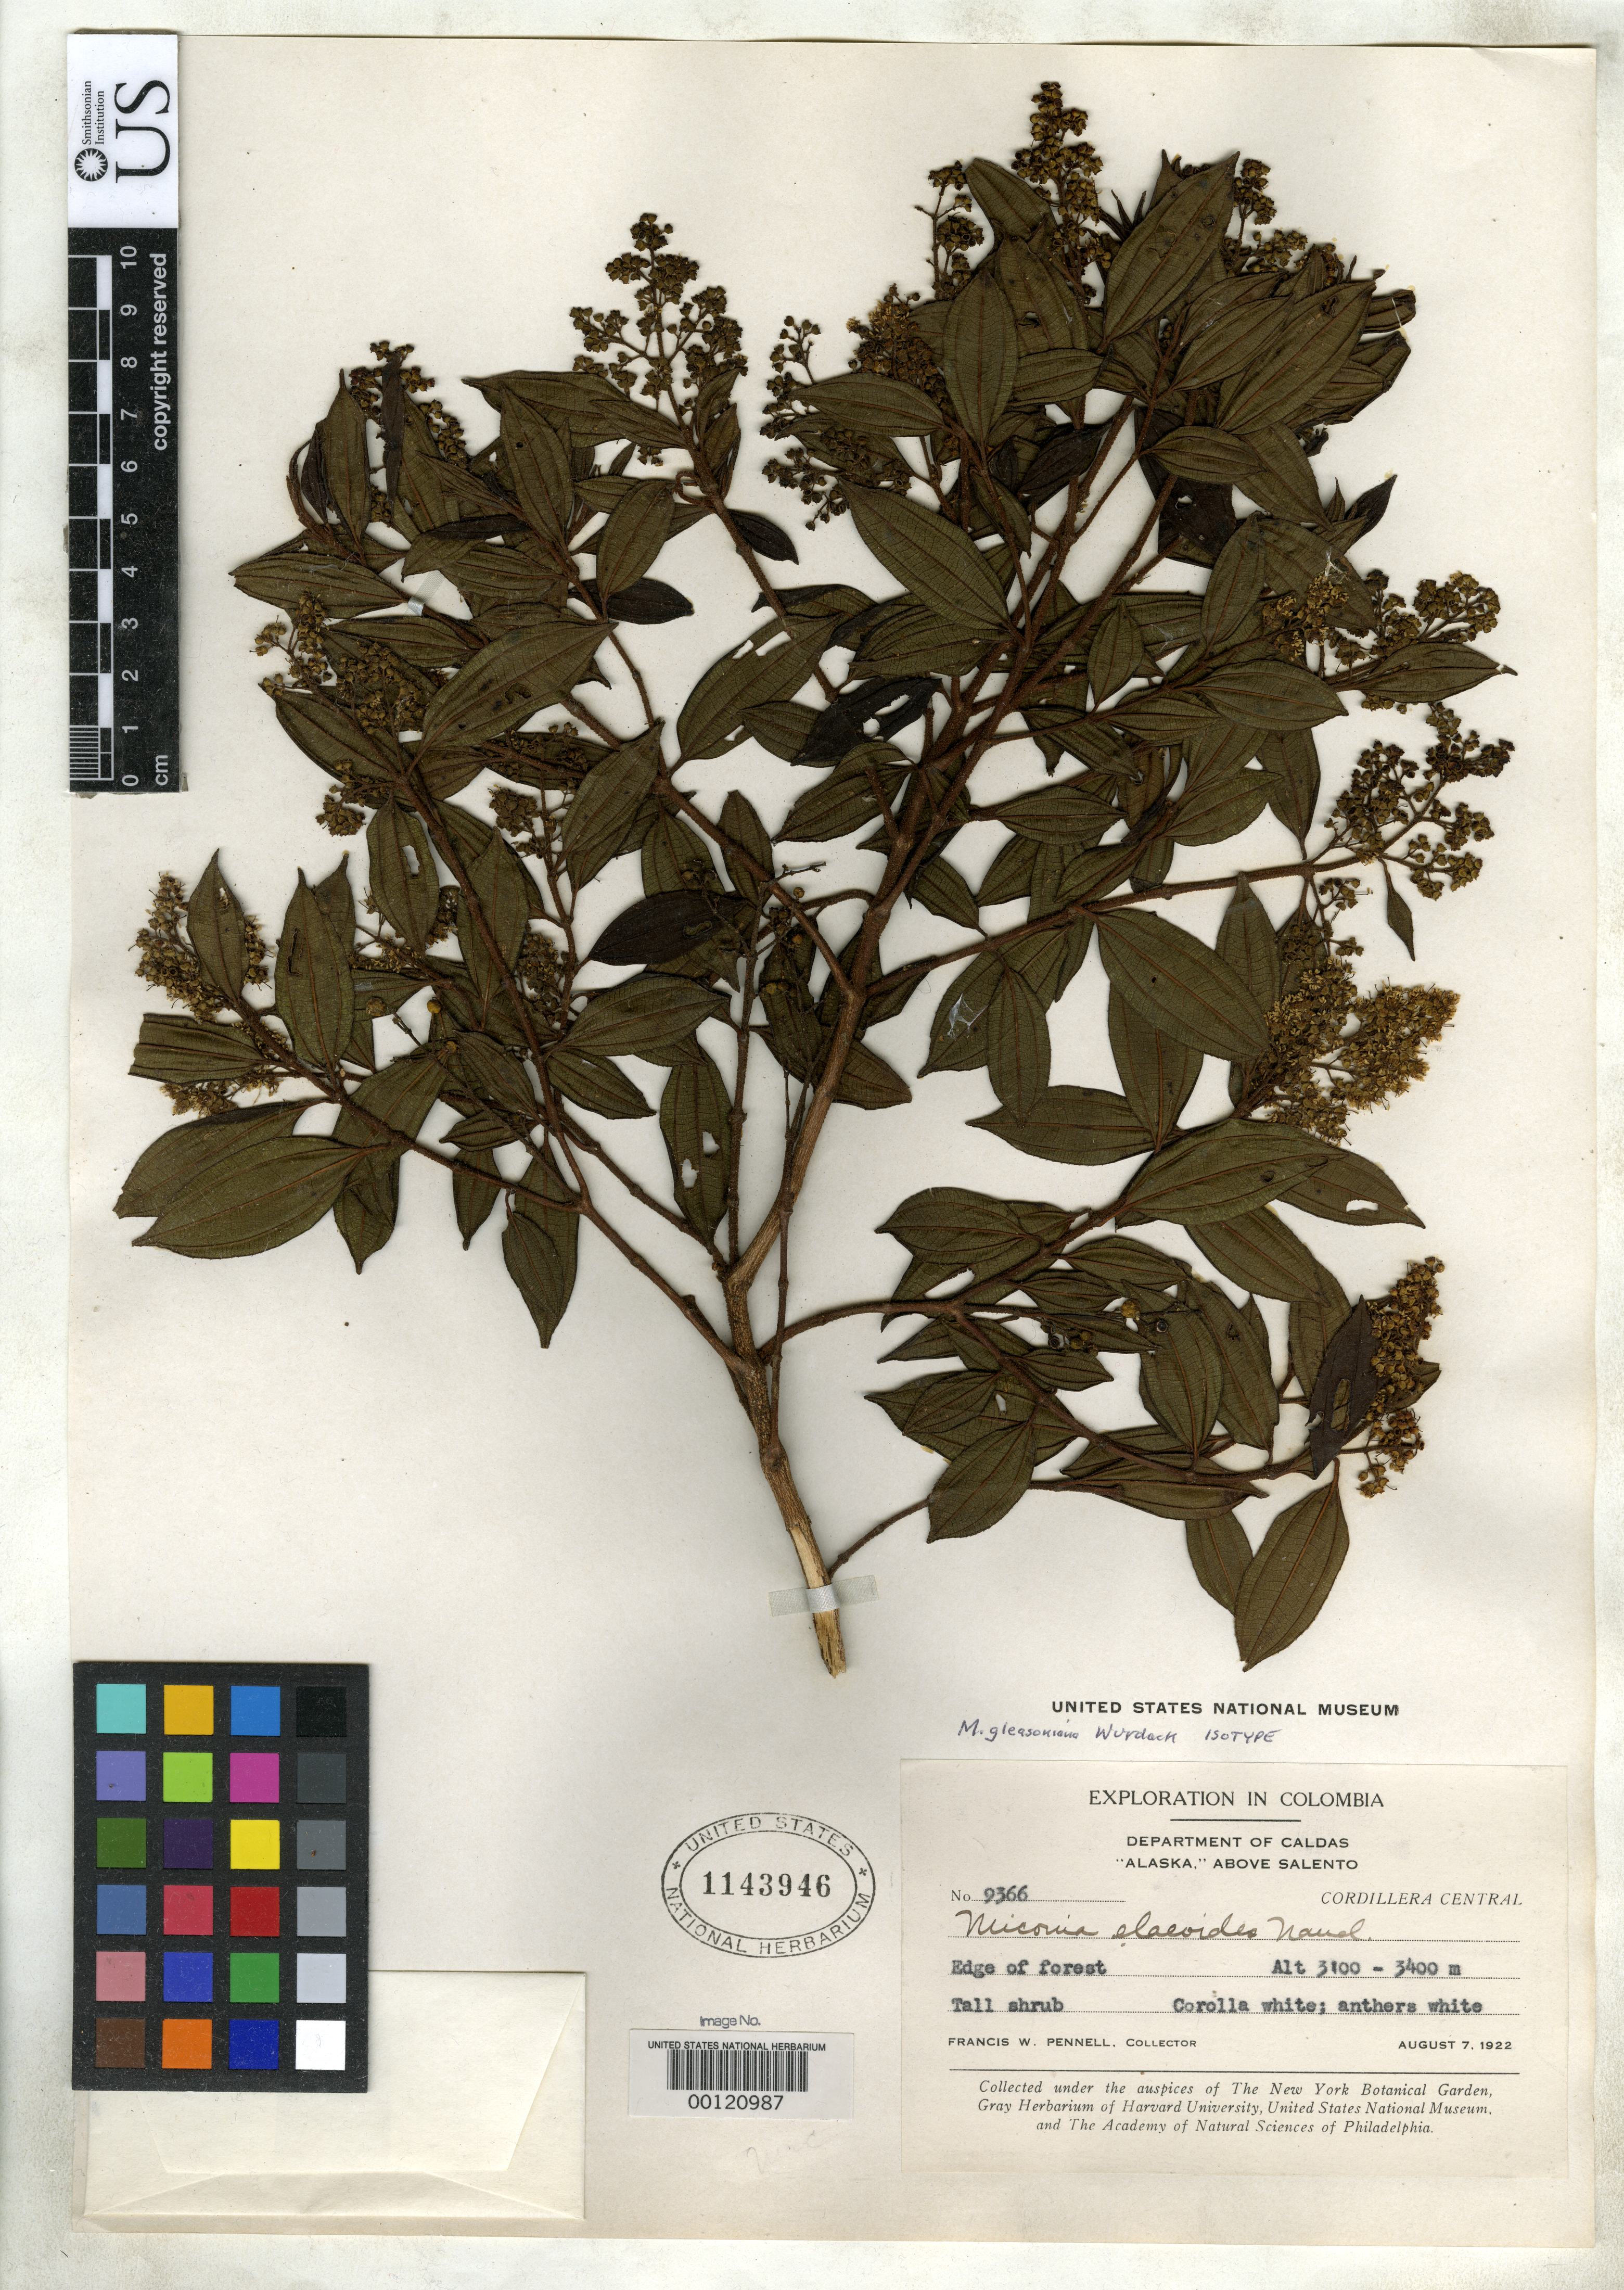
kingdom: Plantae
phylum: Tracheophyta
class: Magnoliopsida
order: Myrtales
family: Melastomataceae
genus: Miconia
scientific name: Miconia gleasoniana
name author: Wurdack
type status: Isotype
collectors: F. W. Pennell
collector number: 9366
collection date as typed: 07 Aug 1922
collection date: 1922-08-07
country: Colombia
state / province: Caldas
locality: "Alaska" above Salento.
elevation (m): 3100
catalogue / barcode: US 1143946